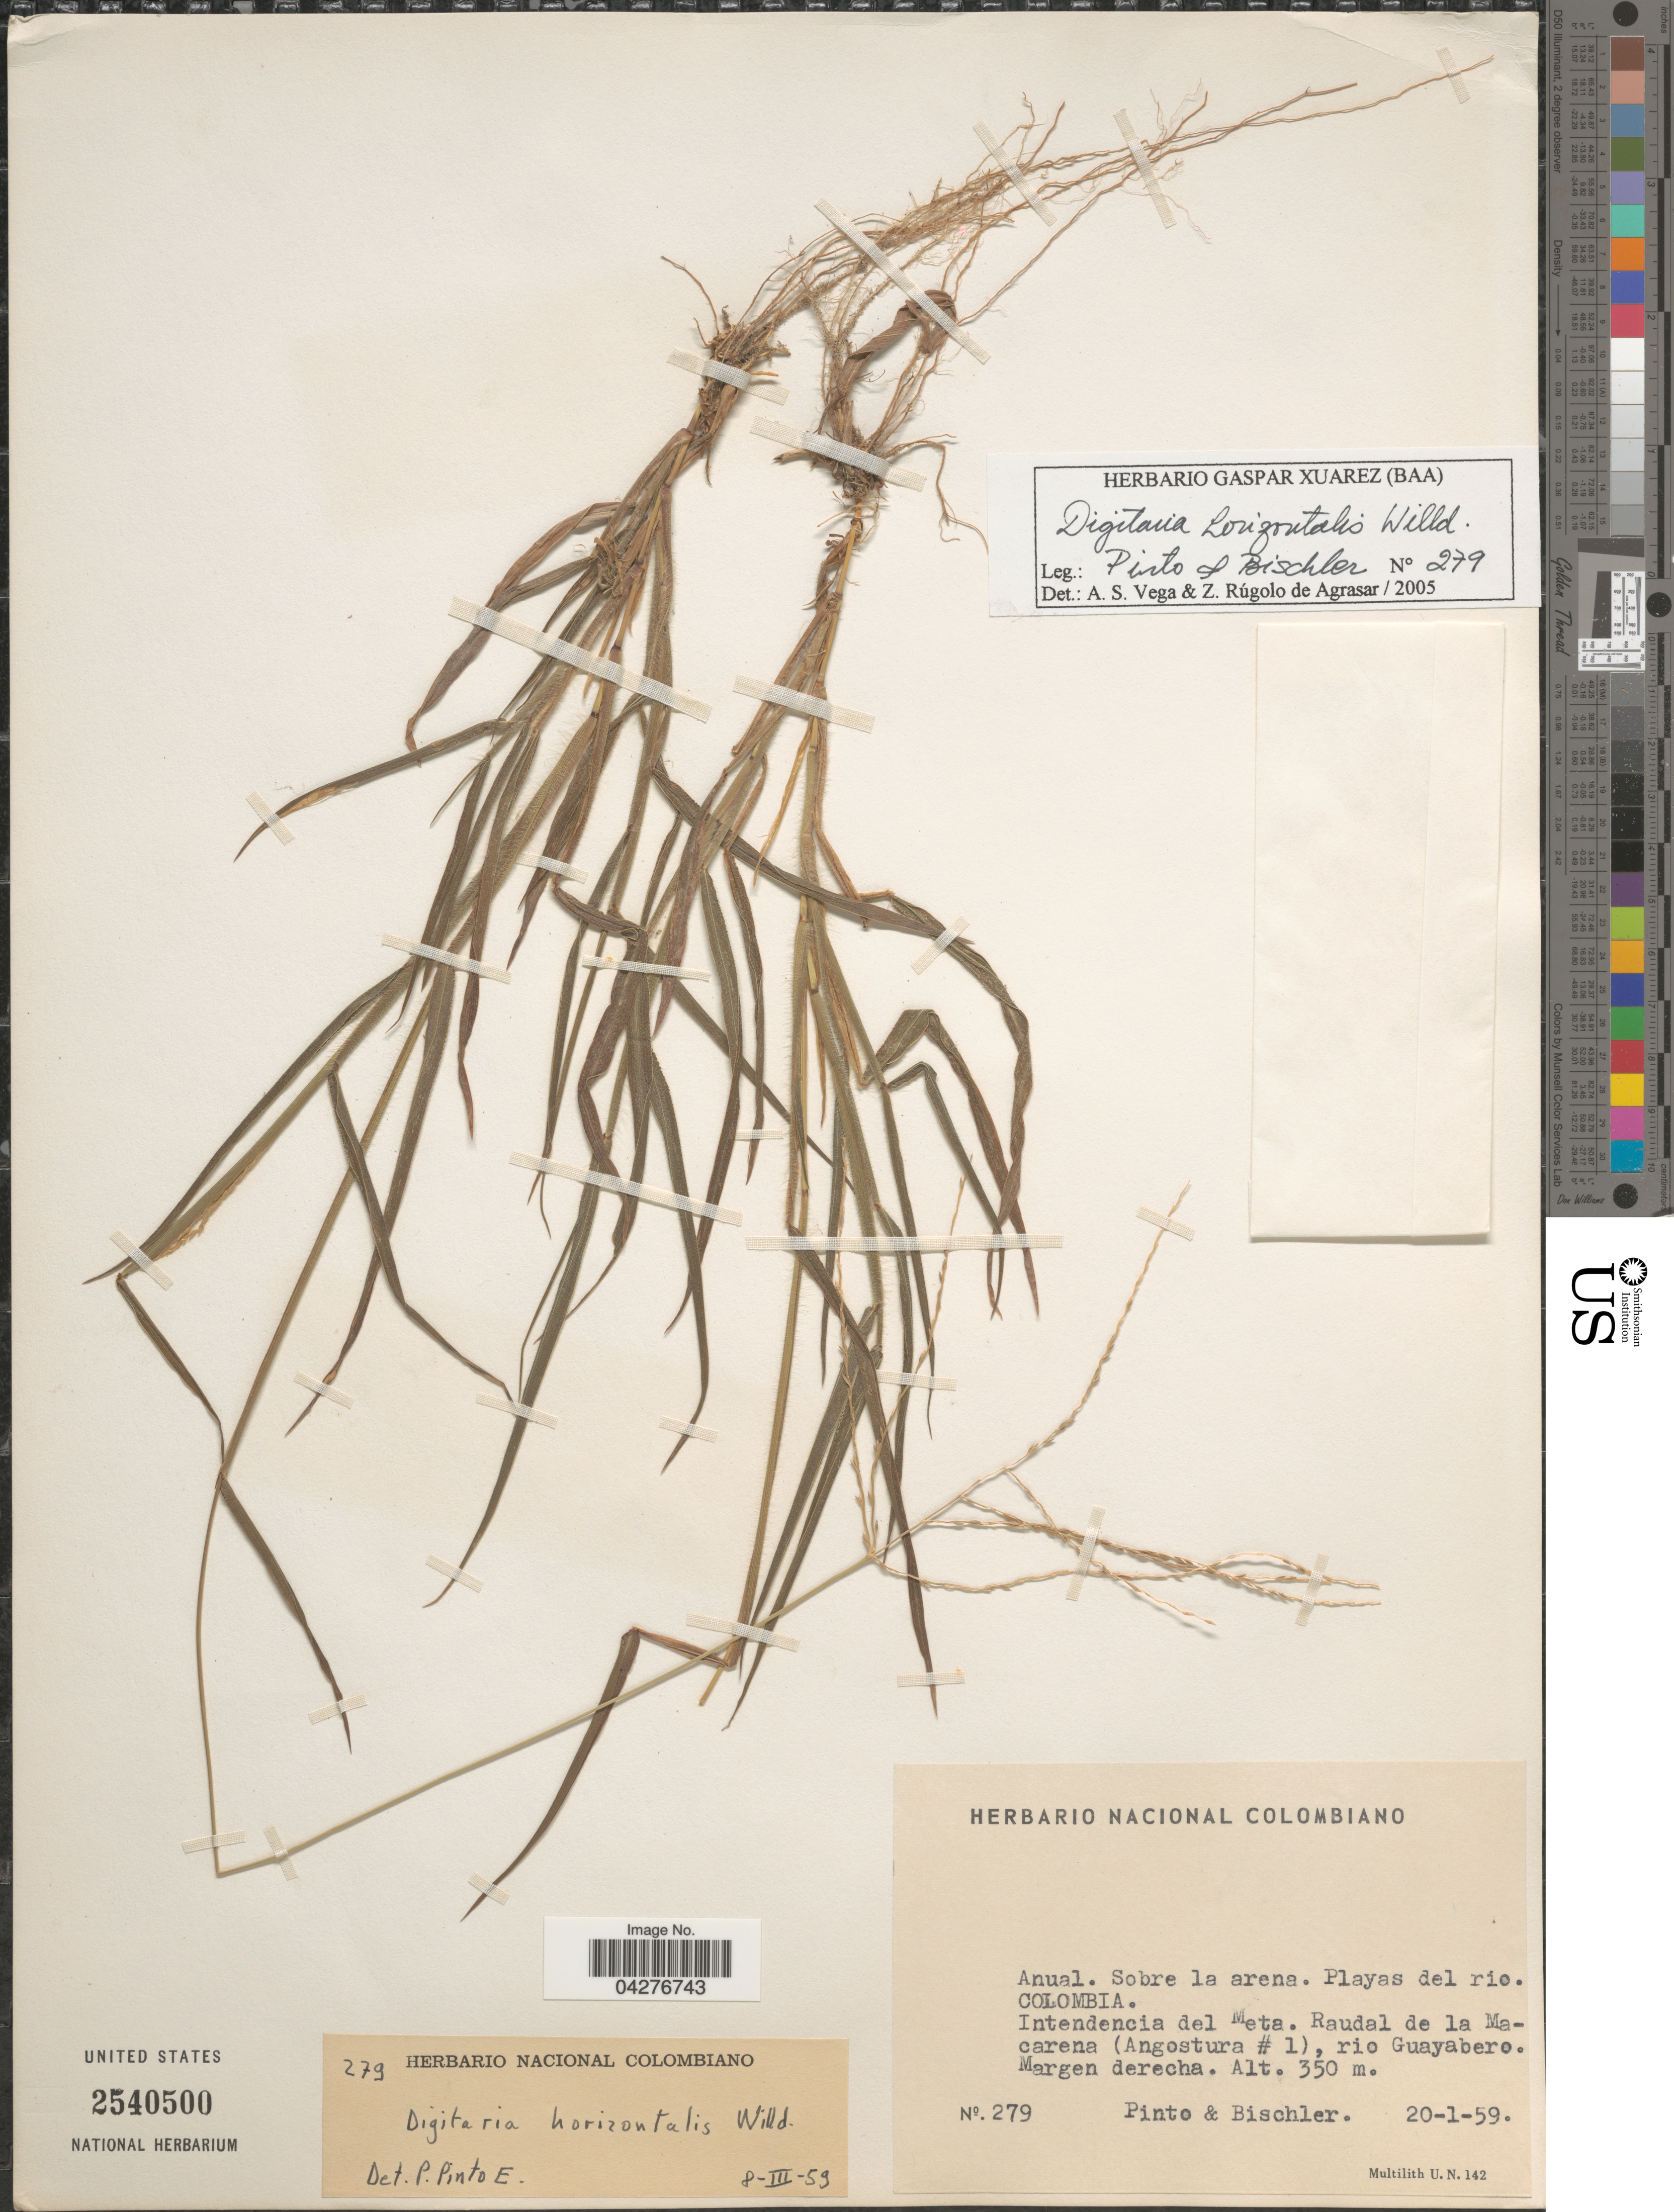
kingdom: Plantae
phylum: Tracheophyta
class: Liliopsida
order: Poales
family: Poaceae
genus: Digitaria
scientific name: Digitaria horizontalis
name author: Willd.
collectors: Pinto, -- & -. Bischler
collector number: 279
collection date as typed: Transcribed d/m/y: 20/1/59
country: Colombia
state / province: Meta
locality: Sobre la arena. Playas del rio. Intendencia del Meta. Raudal de la Macarena (Angostura # 1), rio Guayabero. Margen derecha.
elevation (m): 350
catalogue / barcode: US 2540500